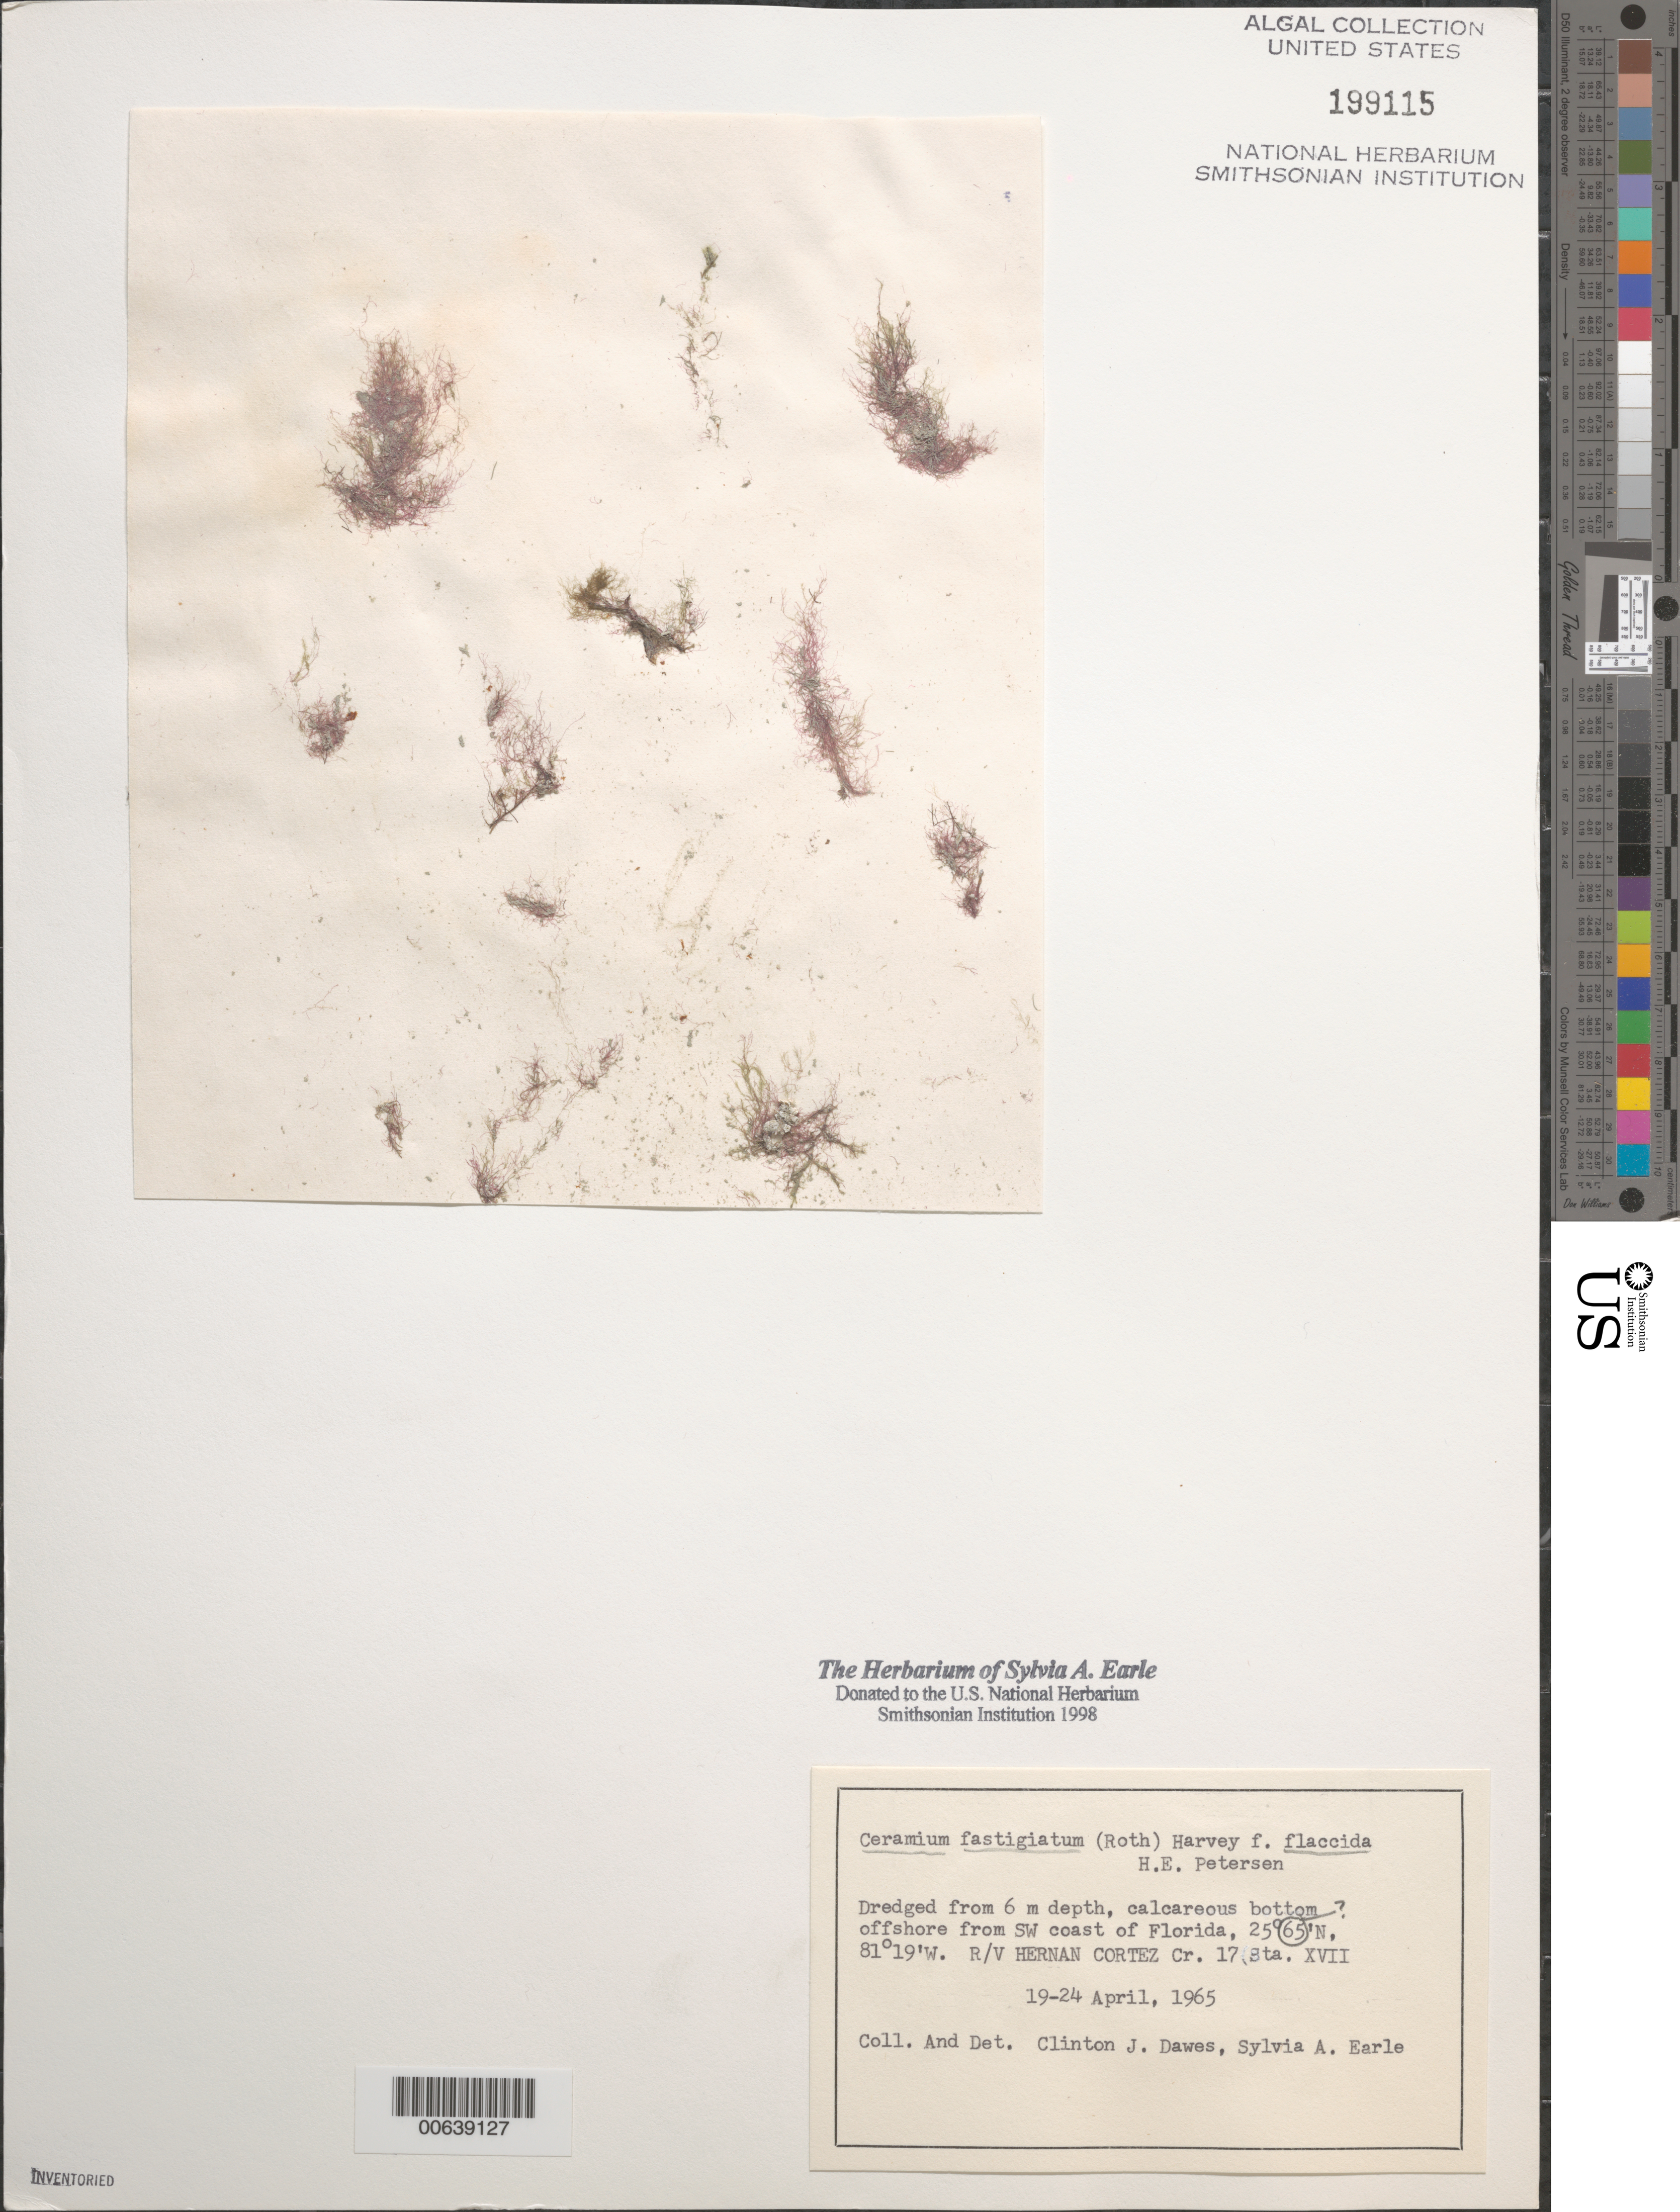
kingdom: Plantae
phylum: Rhodophyta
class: Florideophyceae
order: Ceramiales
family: Ceramiaceae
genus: Ceramium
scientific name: Ceramium fastigiatum f. flaccida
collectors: C. Dawes & S. A. Earle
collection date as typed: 19 Apr 1965 to 24 Apr 1965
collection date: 1965-04-19/1965-04-24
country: United States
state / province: Florida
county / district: Collier County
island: Ten Thousand Islands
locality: Gulf of Mexico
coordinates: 25 65' N, 81 19' W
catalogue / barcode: US 199115